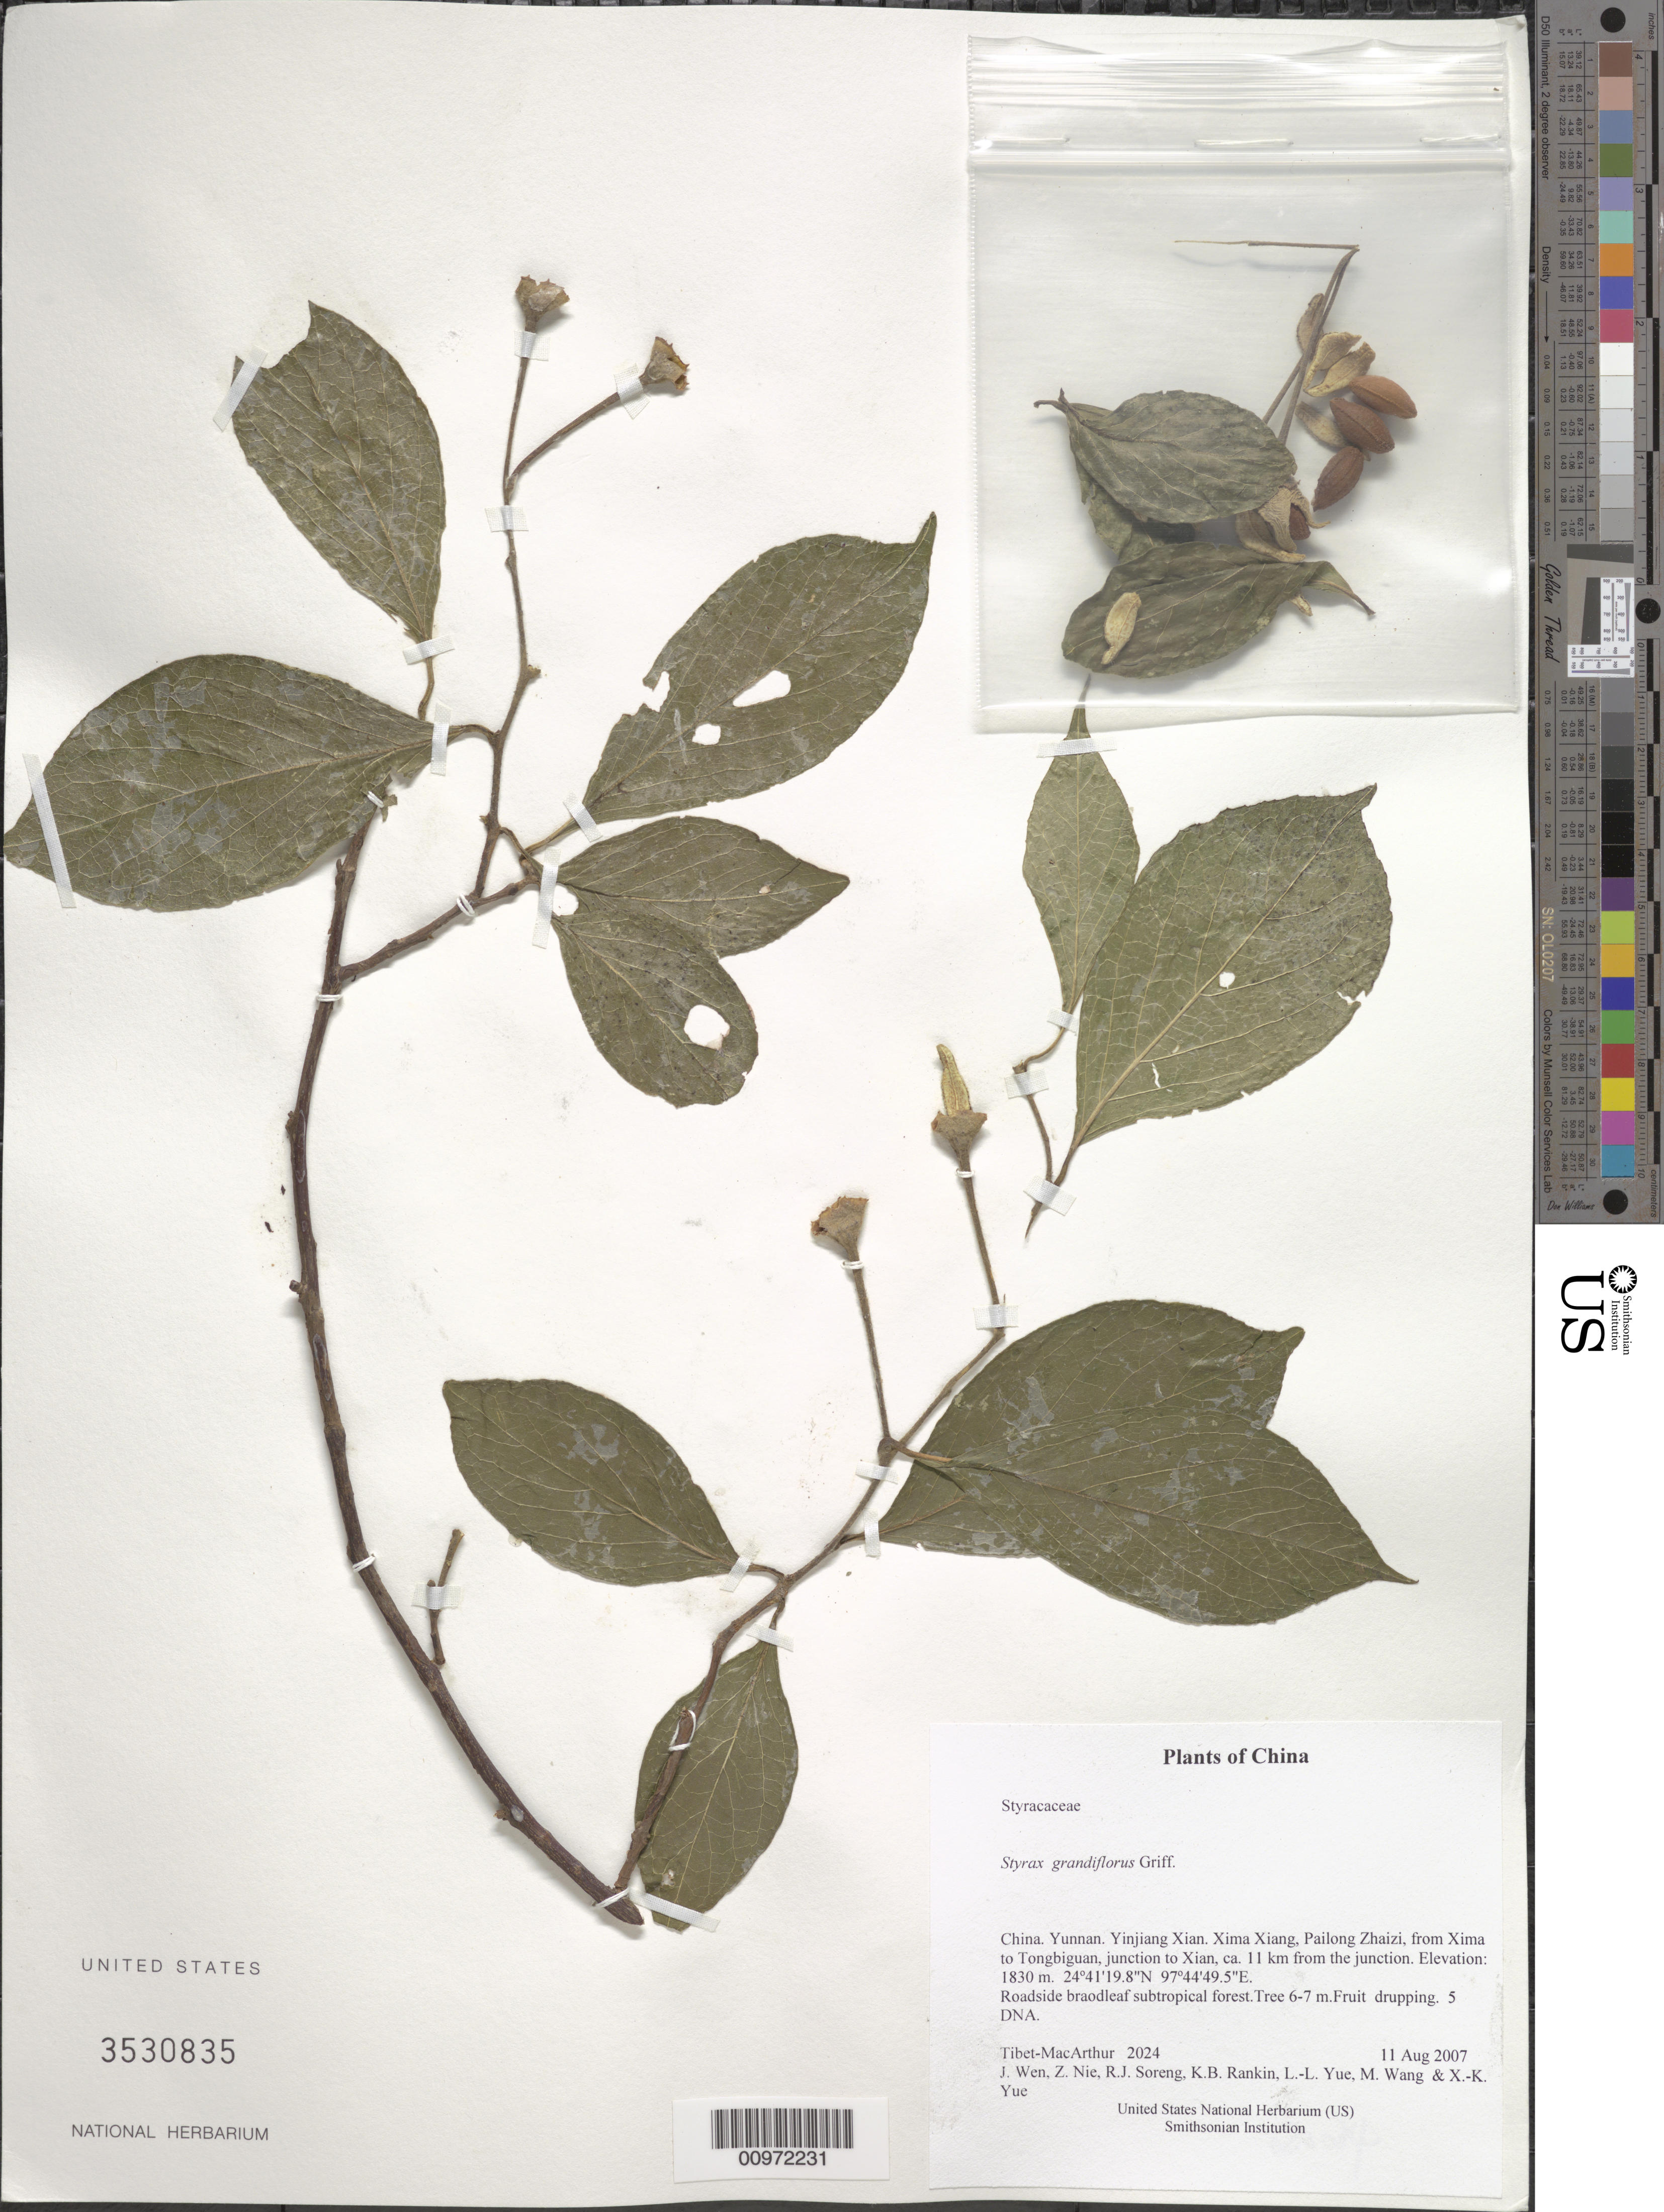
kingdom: Plantae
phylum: Tracheophyta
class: Magnoliopsida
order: Ericales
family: Styracaceae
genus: Styrax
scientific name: Styrax grandiflorus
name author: Griff.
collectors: Tibet-MacArthur, J. Wen, Z. Nie, R. J. Soreng, K. Rankin, L. Yue, M. Wang & X. Yue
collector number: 2024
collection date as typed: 11 Aug 2007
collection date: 2007-08-11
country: China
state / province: Yunnan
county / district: Yinjiang Xian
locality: Xima Xiang, Pailong Zhaizi, from Xima to Tongbiguan, junction to Xian, ca. 11 km from the junction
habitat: Roadside braodleaf subtropical forest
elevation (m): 1830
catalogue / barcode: US 3530835